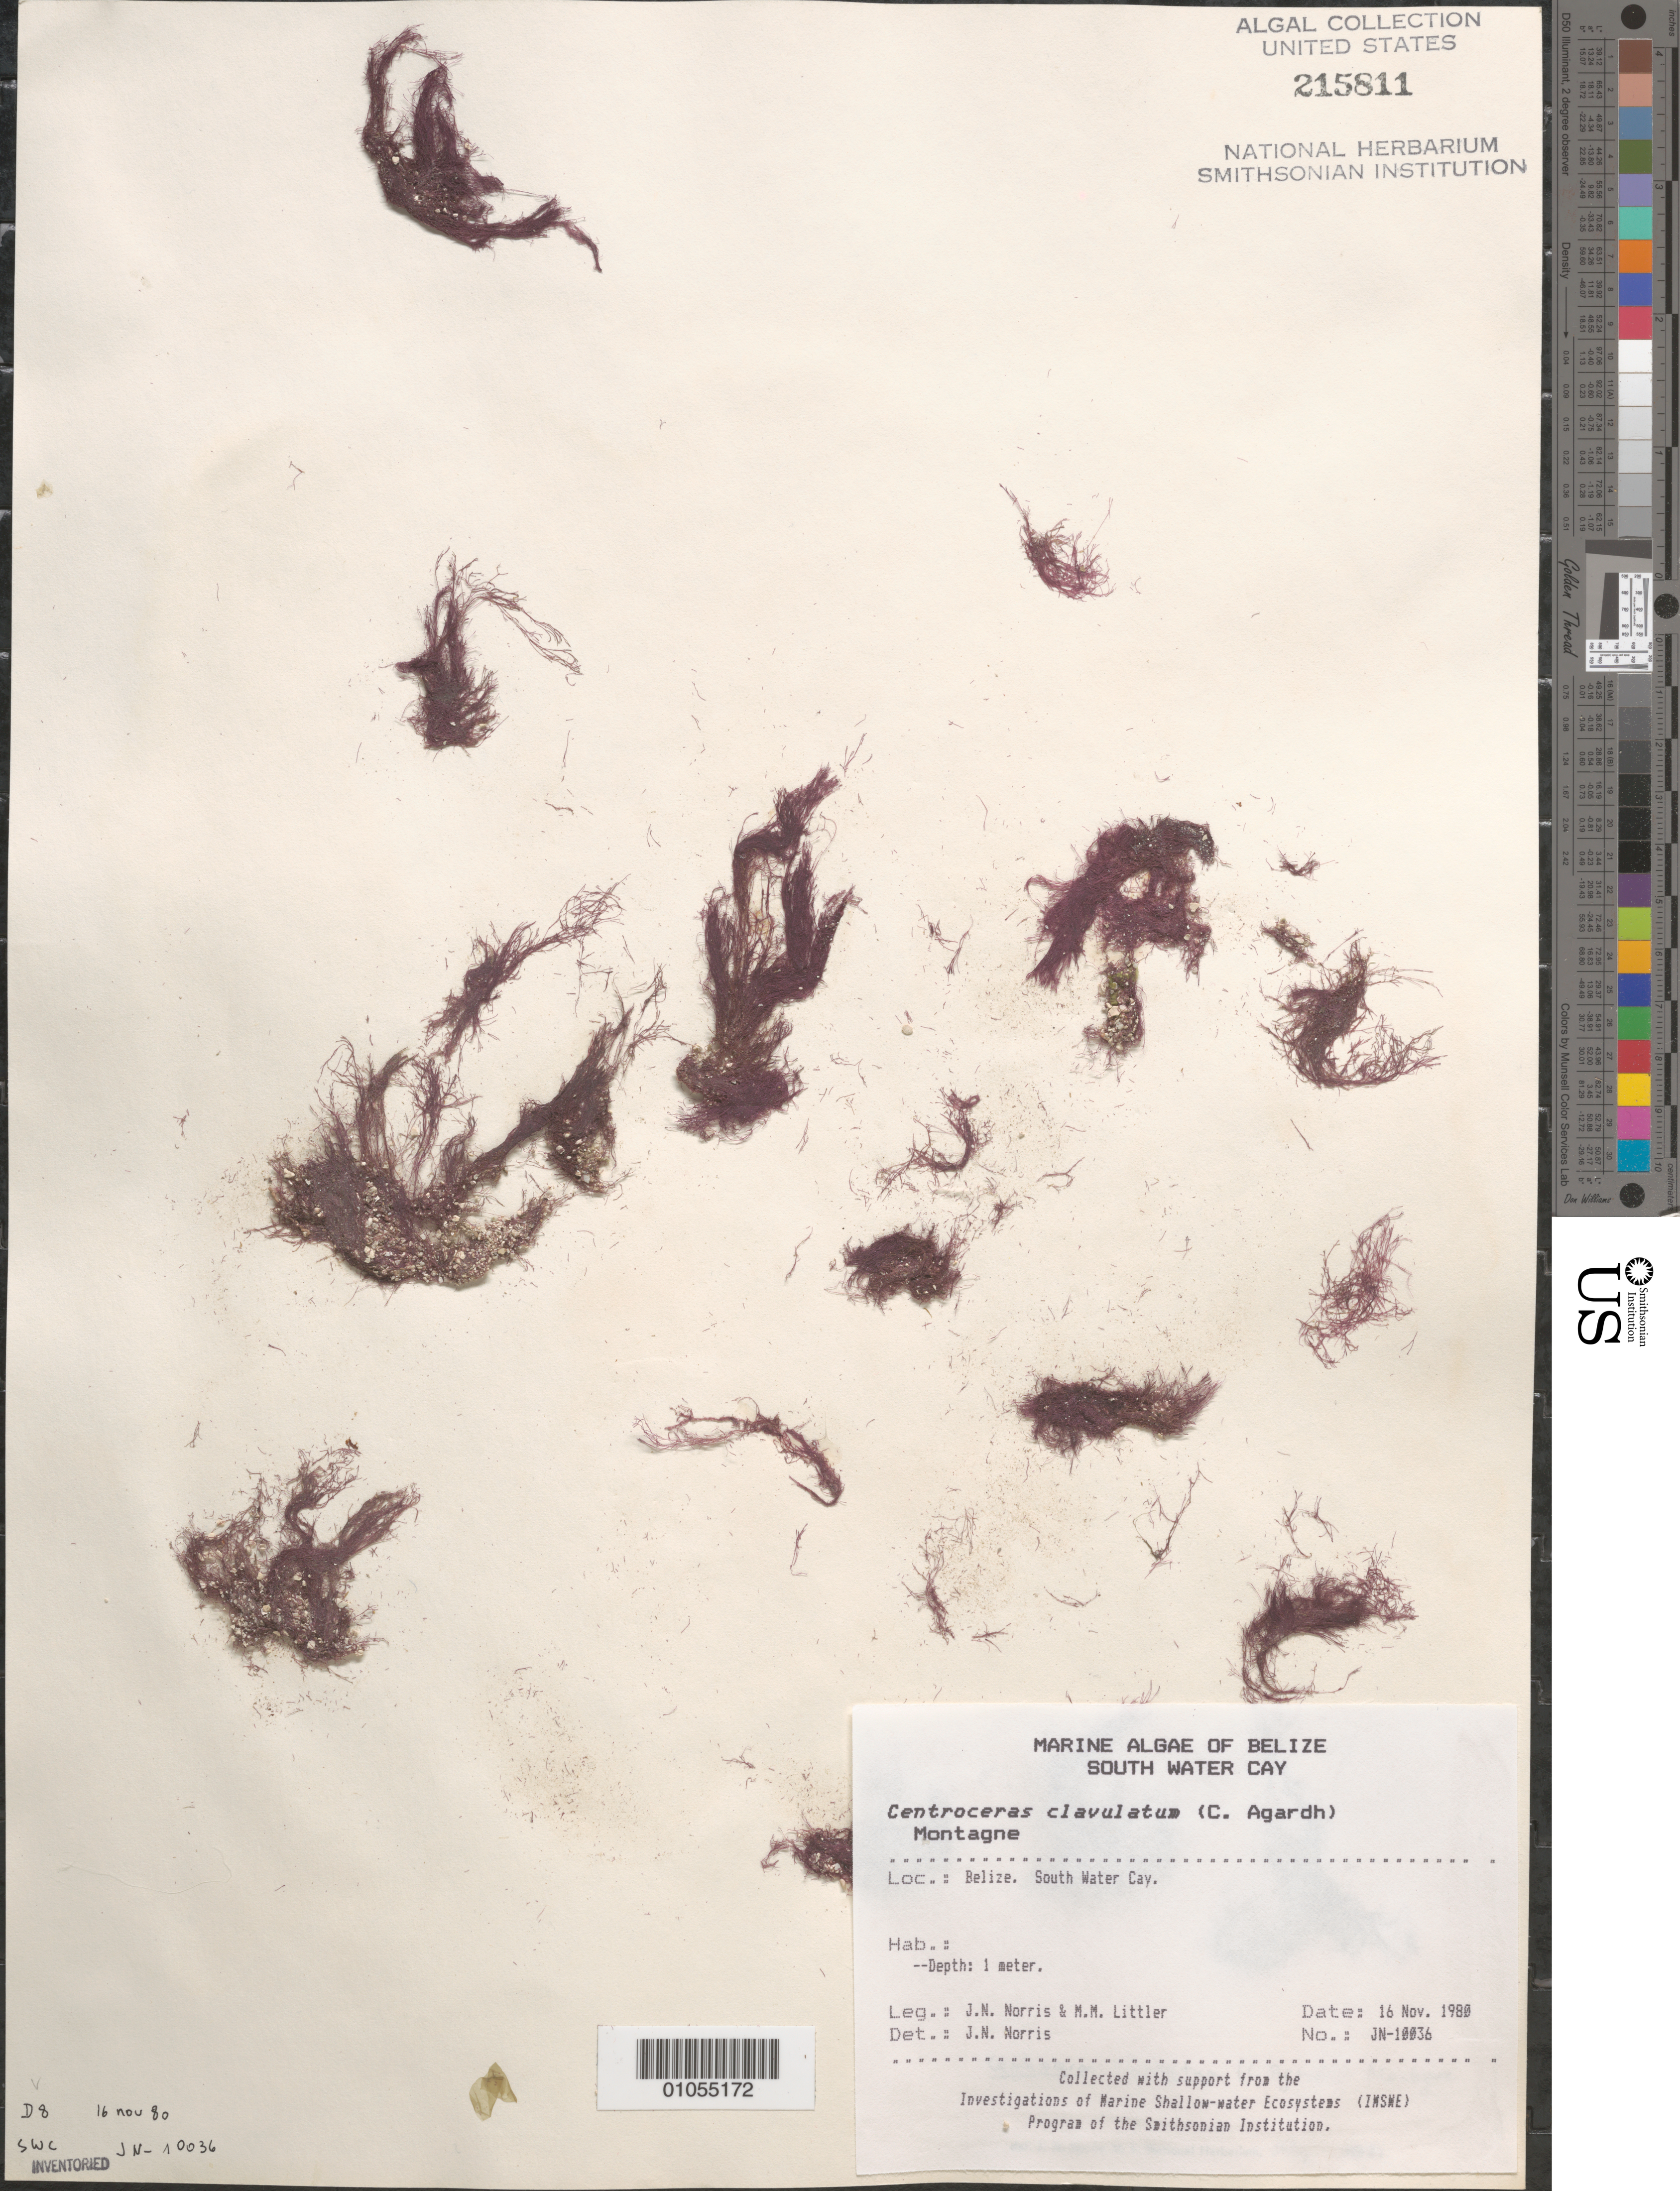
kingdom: Plantae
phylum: Rhodophyta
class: Florideophyceae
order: Ceramiales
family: Ceramiaceae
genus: Centroceras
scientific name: Centroceras clavulatum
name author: (C. Agardh) Mont.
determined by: Norris, James N.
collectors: J. N. Norris & M. M. Littler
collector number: JN-10036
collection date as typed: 16 Nov 1980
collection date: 1980-11-16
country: Belize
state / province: Stann Creek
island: South Water Cay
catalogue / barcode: US 215811